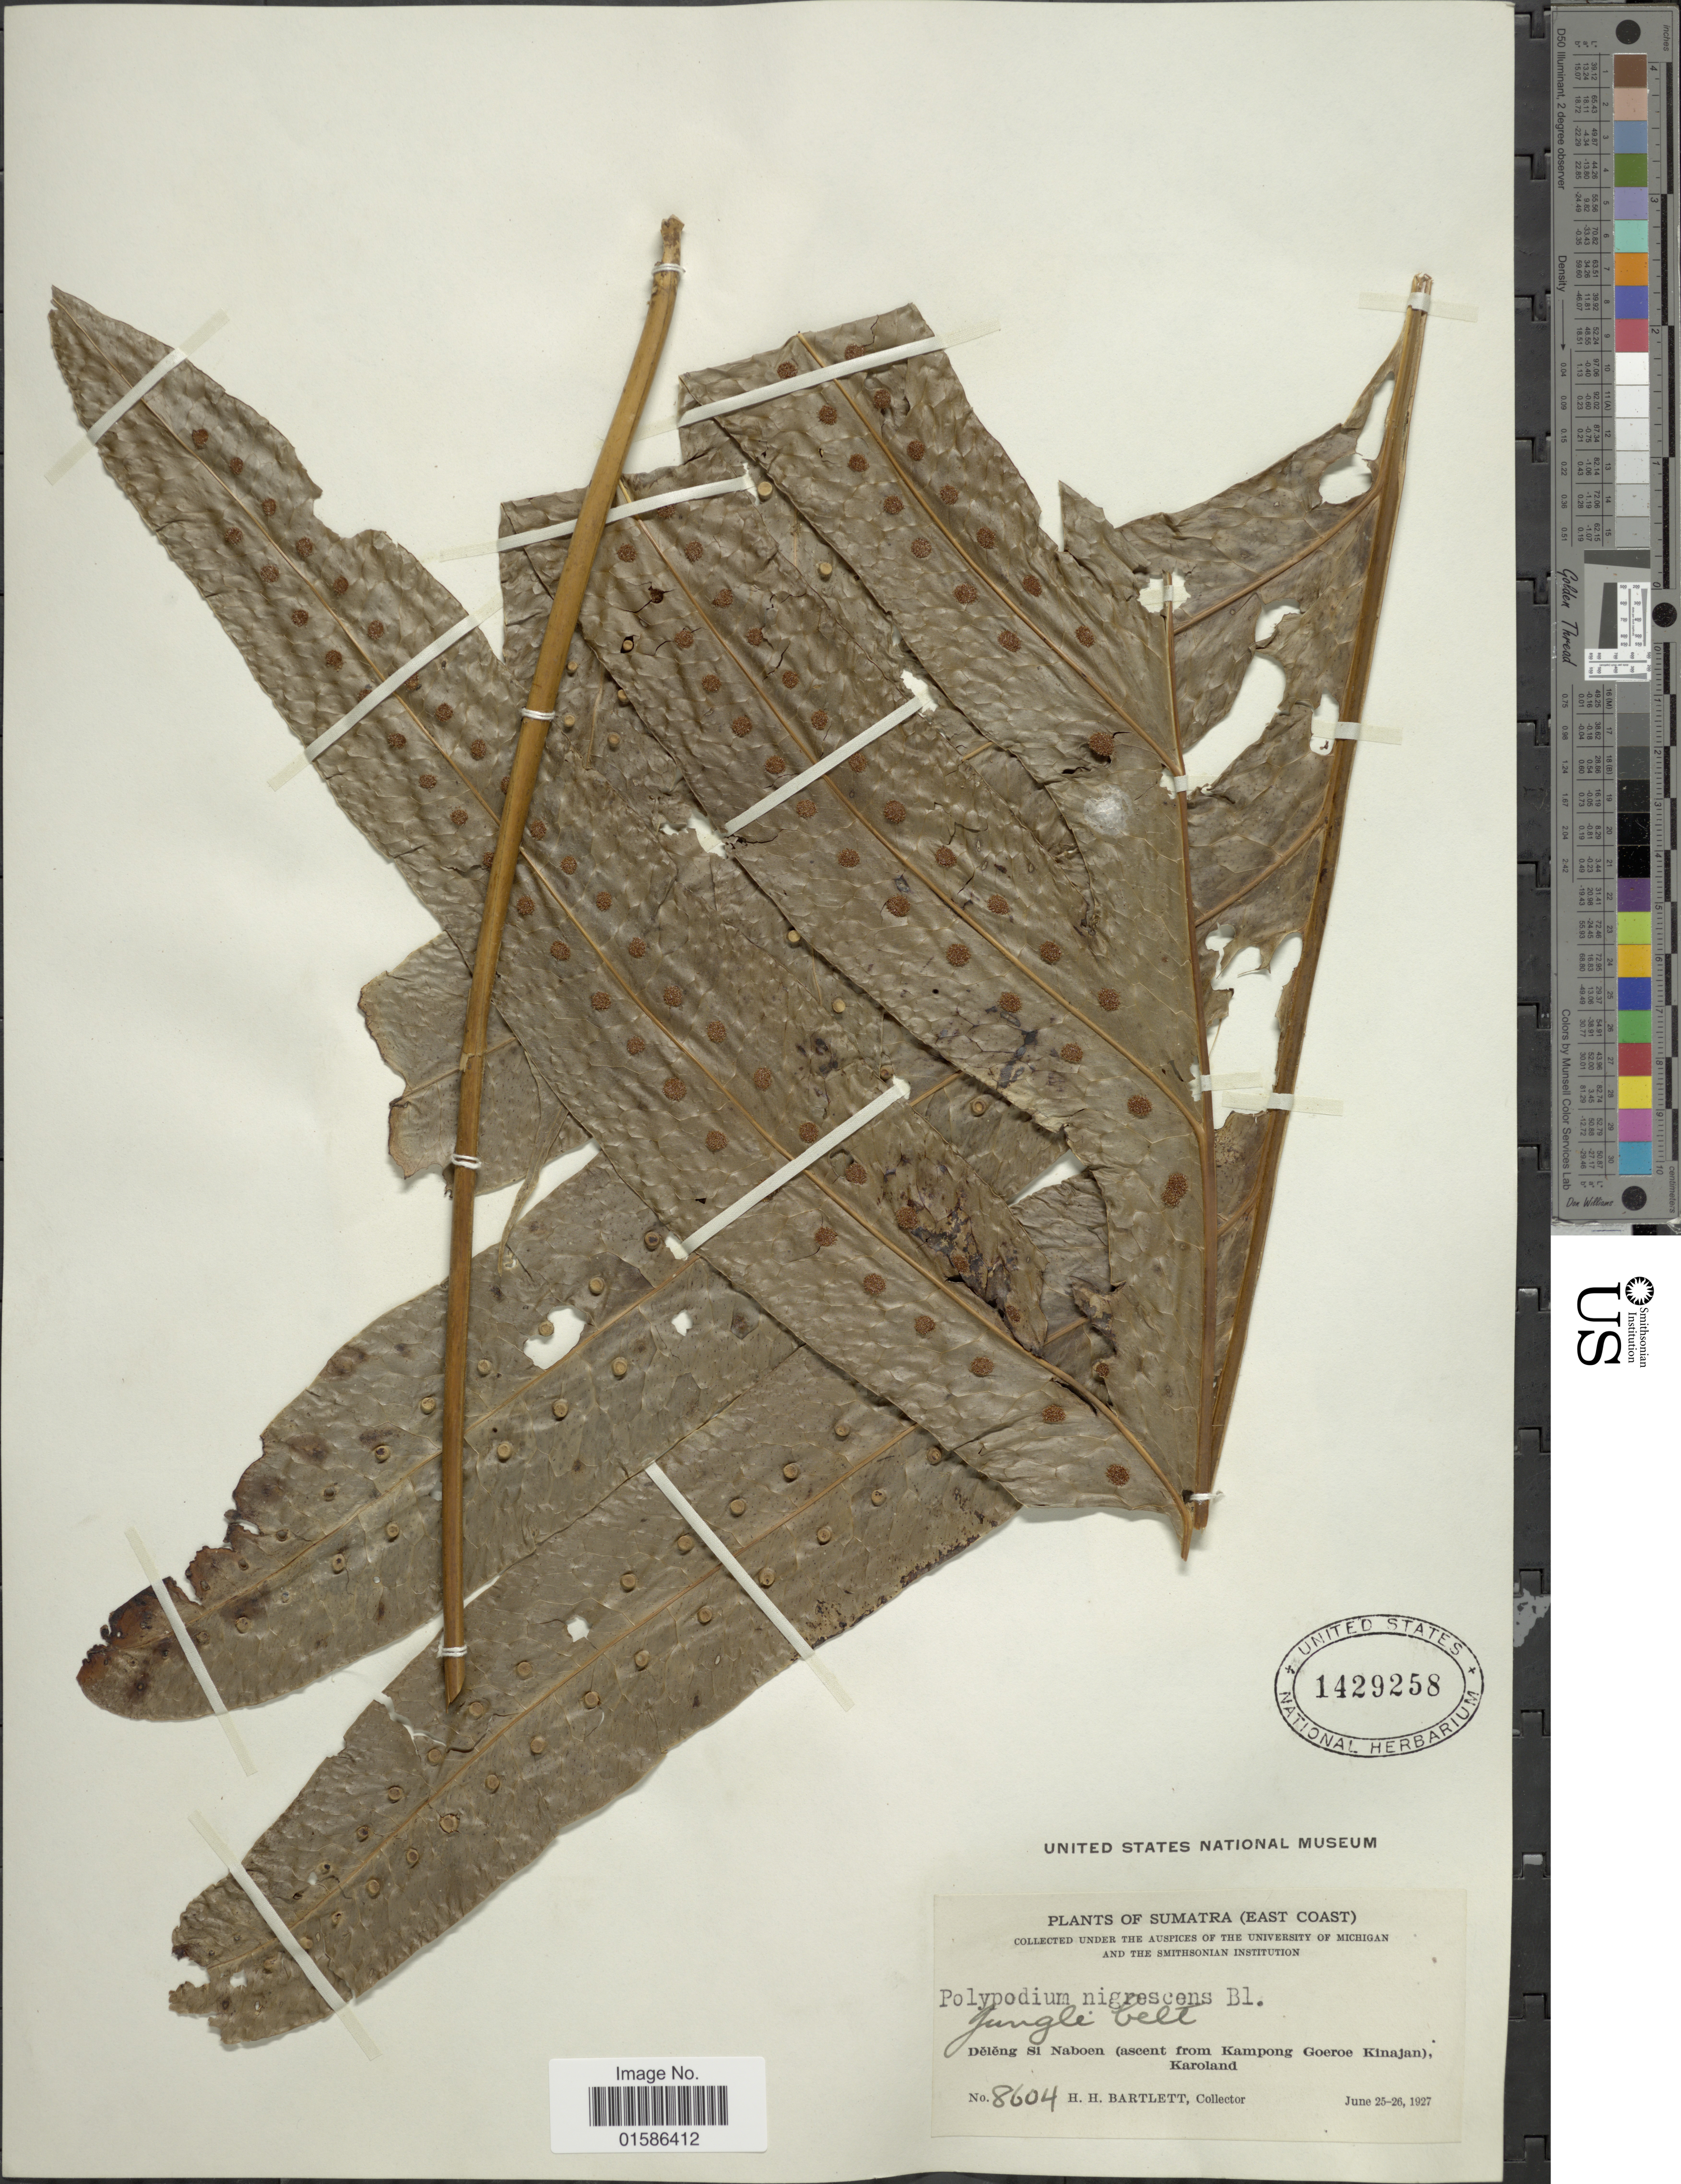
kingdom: Plantae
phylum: Tracheophyta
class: Polypodiopsida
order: Polypodiales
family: Polypodiaceae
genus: Microsorum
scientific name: Microsorum membranifolium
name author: (R. Br.) Ching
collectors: H. H. Bartlett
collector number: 8604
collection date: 1927-06-25/1927-06-26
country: Indonesia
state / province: Sumatra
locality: (East Coast) Dêlêng Si Naboen (escent from Kampong Goeroe Kinajan) Karoland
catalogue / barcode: US 1429258